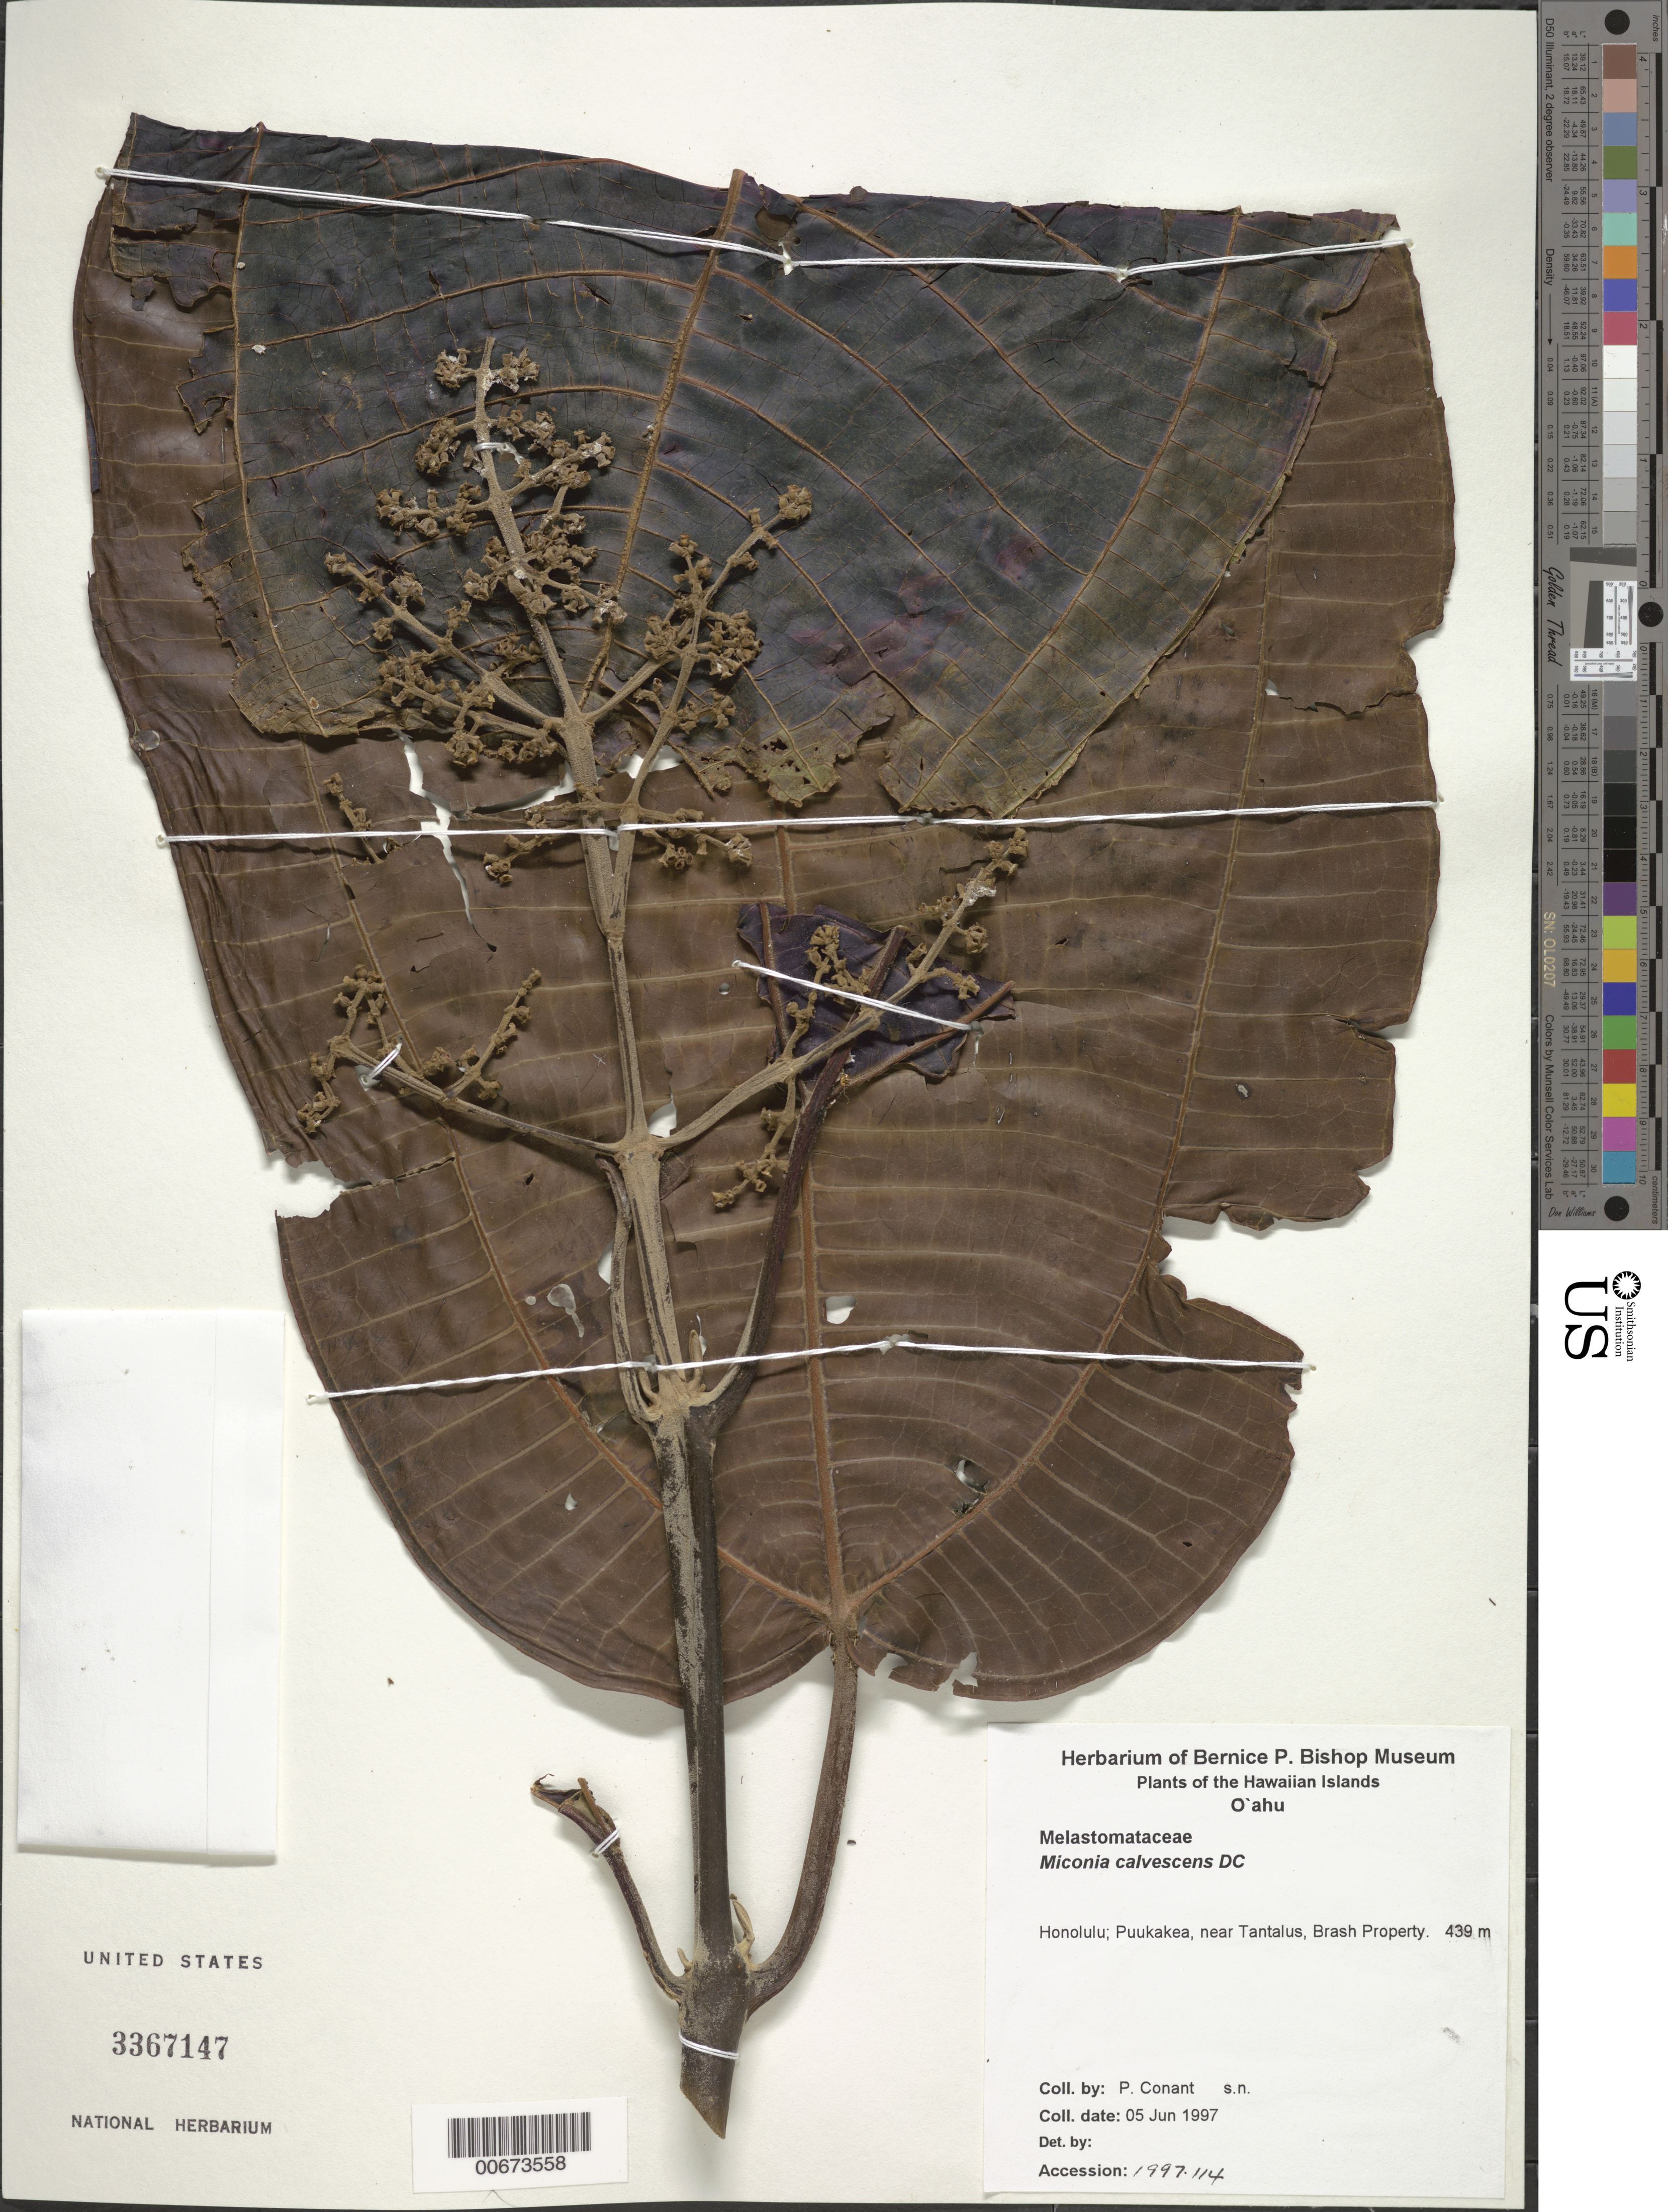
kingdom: Plantae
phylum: Tracheophyta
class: Magnoliopsida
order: Myrtales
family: Melastomataceae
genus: Miconia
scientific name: Miconia calvescens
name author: DC.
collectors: P. Conant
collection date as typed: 5 Jun 1997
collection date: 1997-06-05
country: United States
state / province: Hawaii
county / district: Honolulu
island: Oahu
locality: Honolulu, Pu'ukakea, near Tantalus, Brash Property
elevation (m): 439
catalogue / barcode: US 3367147